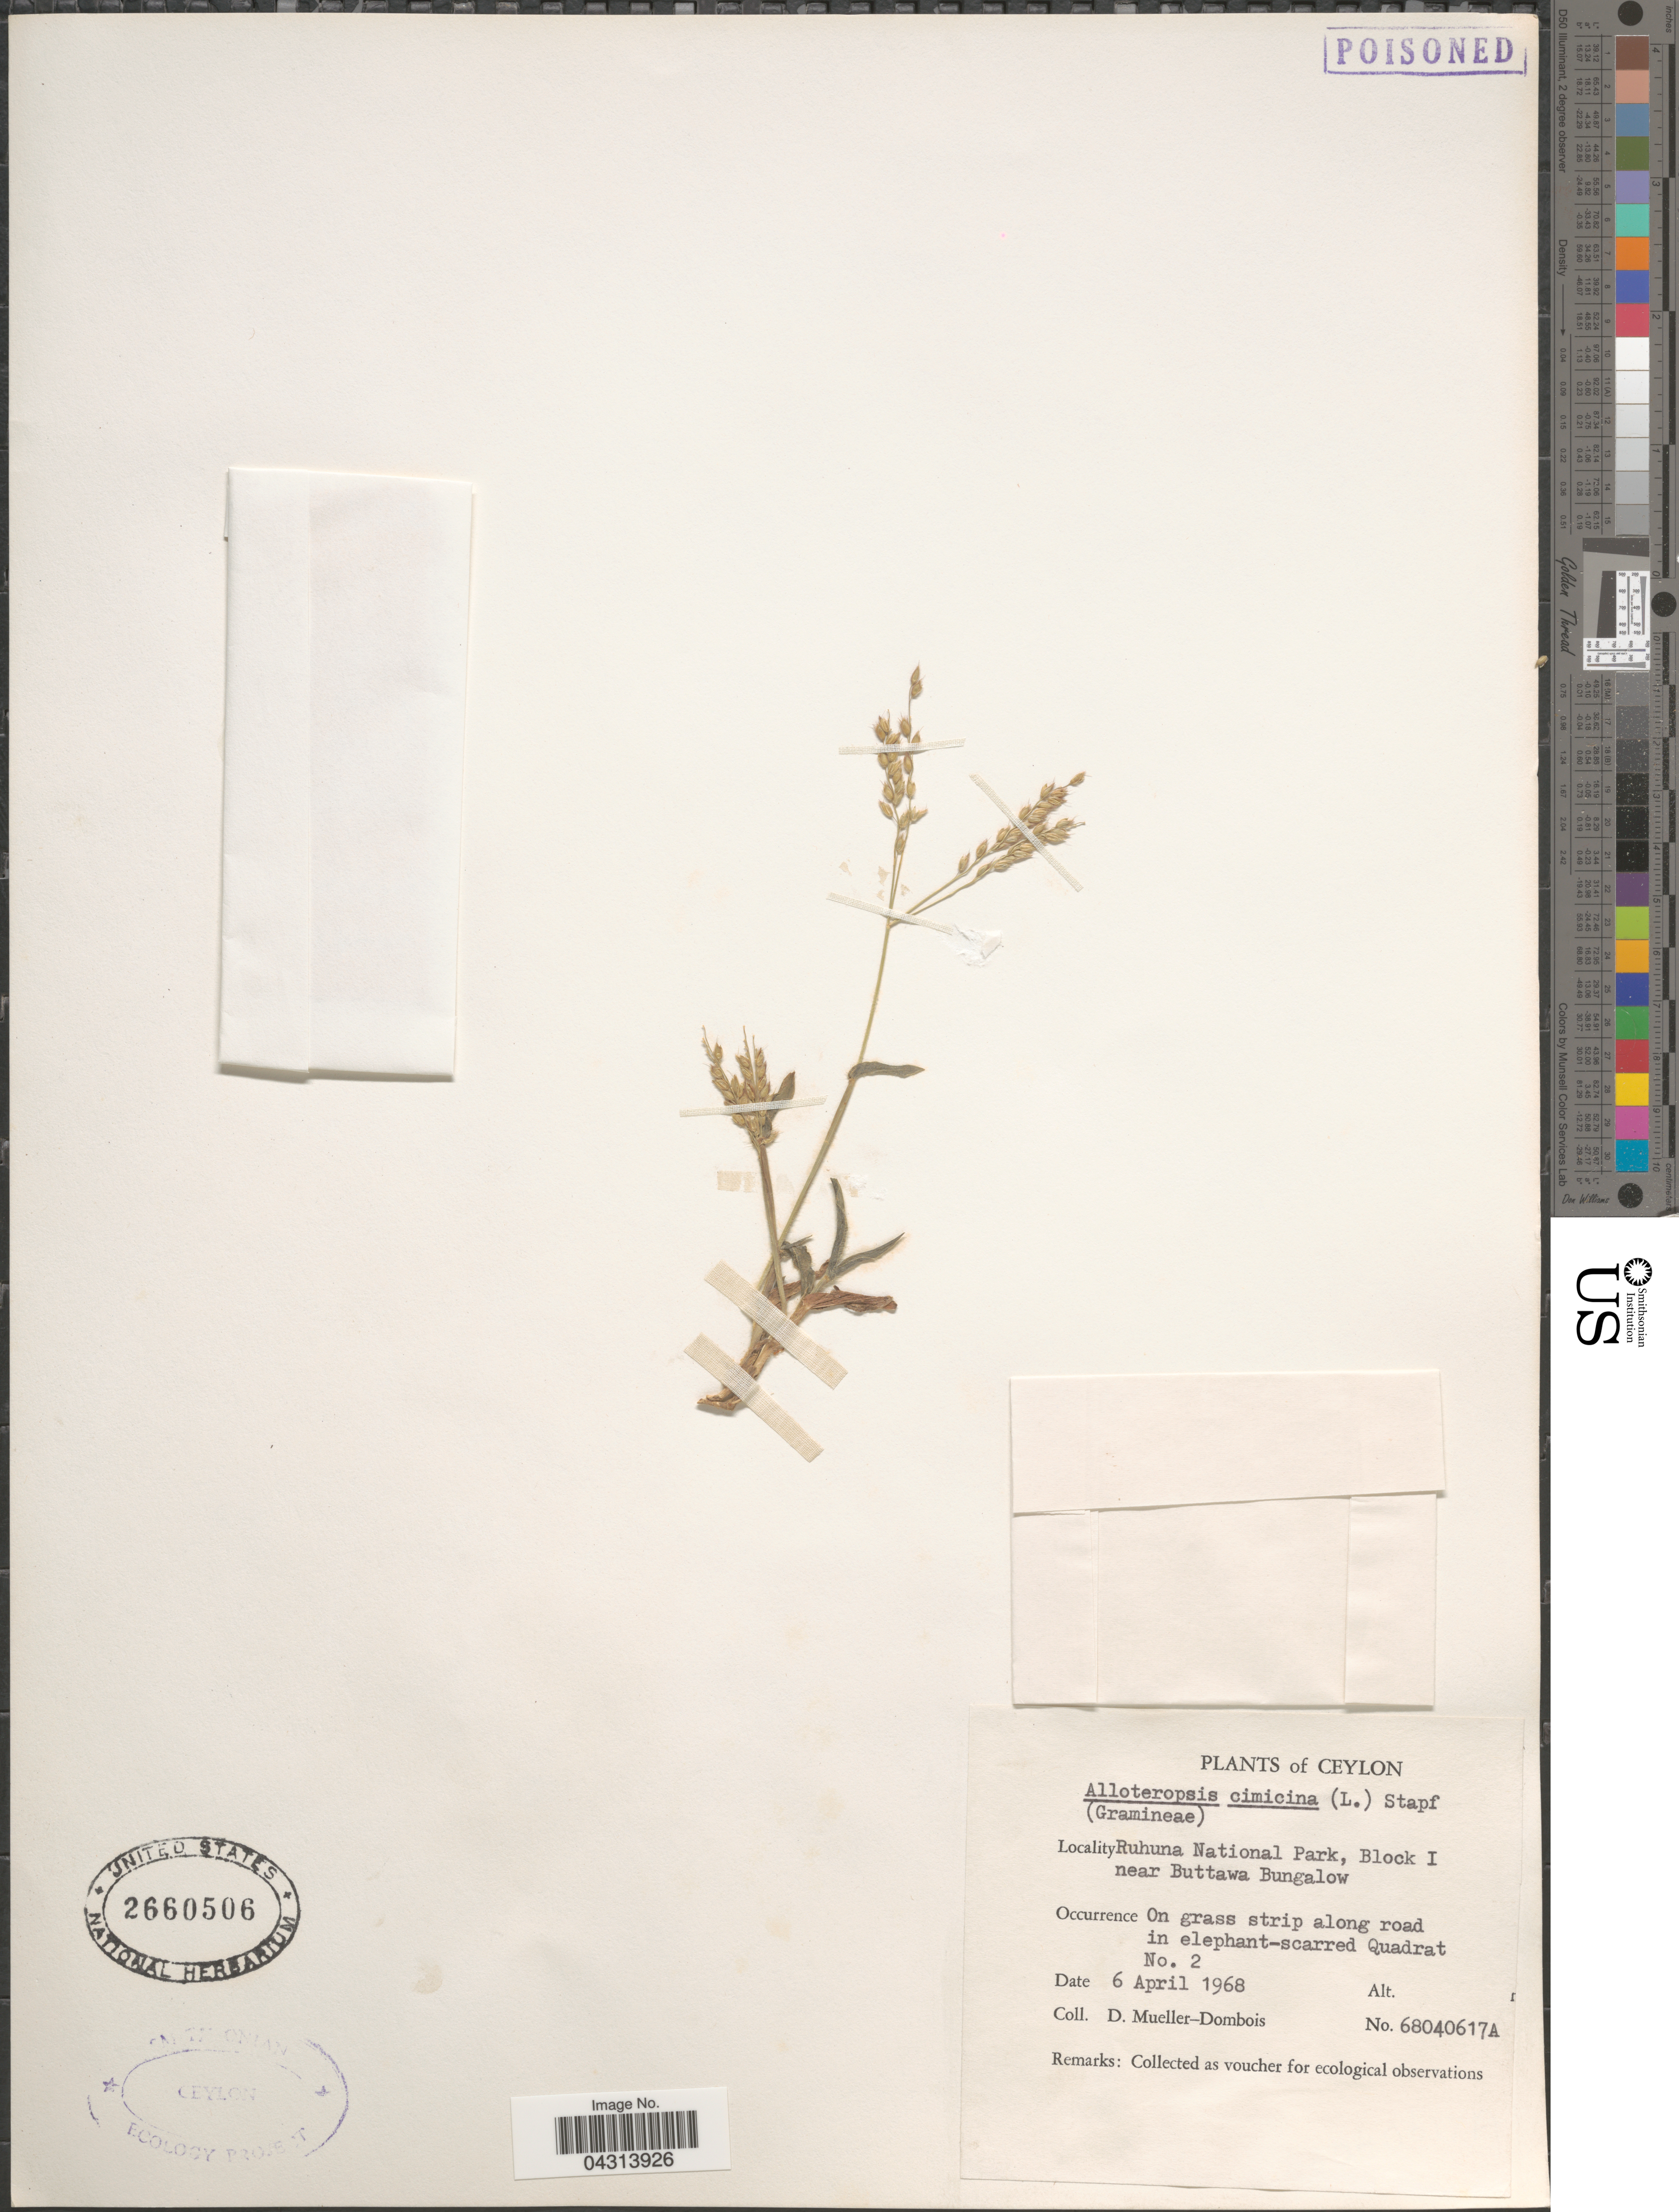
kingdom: Plantae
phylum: Tracheophyta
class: Liliopsida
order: Poales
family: Poaceae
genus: Alloteropsis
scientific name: Alloteropsis cimicina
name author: (L.) Stapf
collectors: D. Mueller-Dombois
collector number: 68040617A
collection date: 1968-04-06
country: Sri Lanka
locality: Ceylon. Ruhuna National Park, Block I near Buttawa Bungalow.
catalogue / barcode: US 2660506